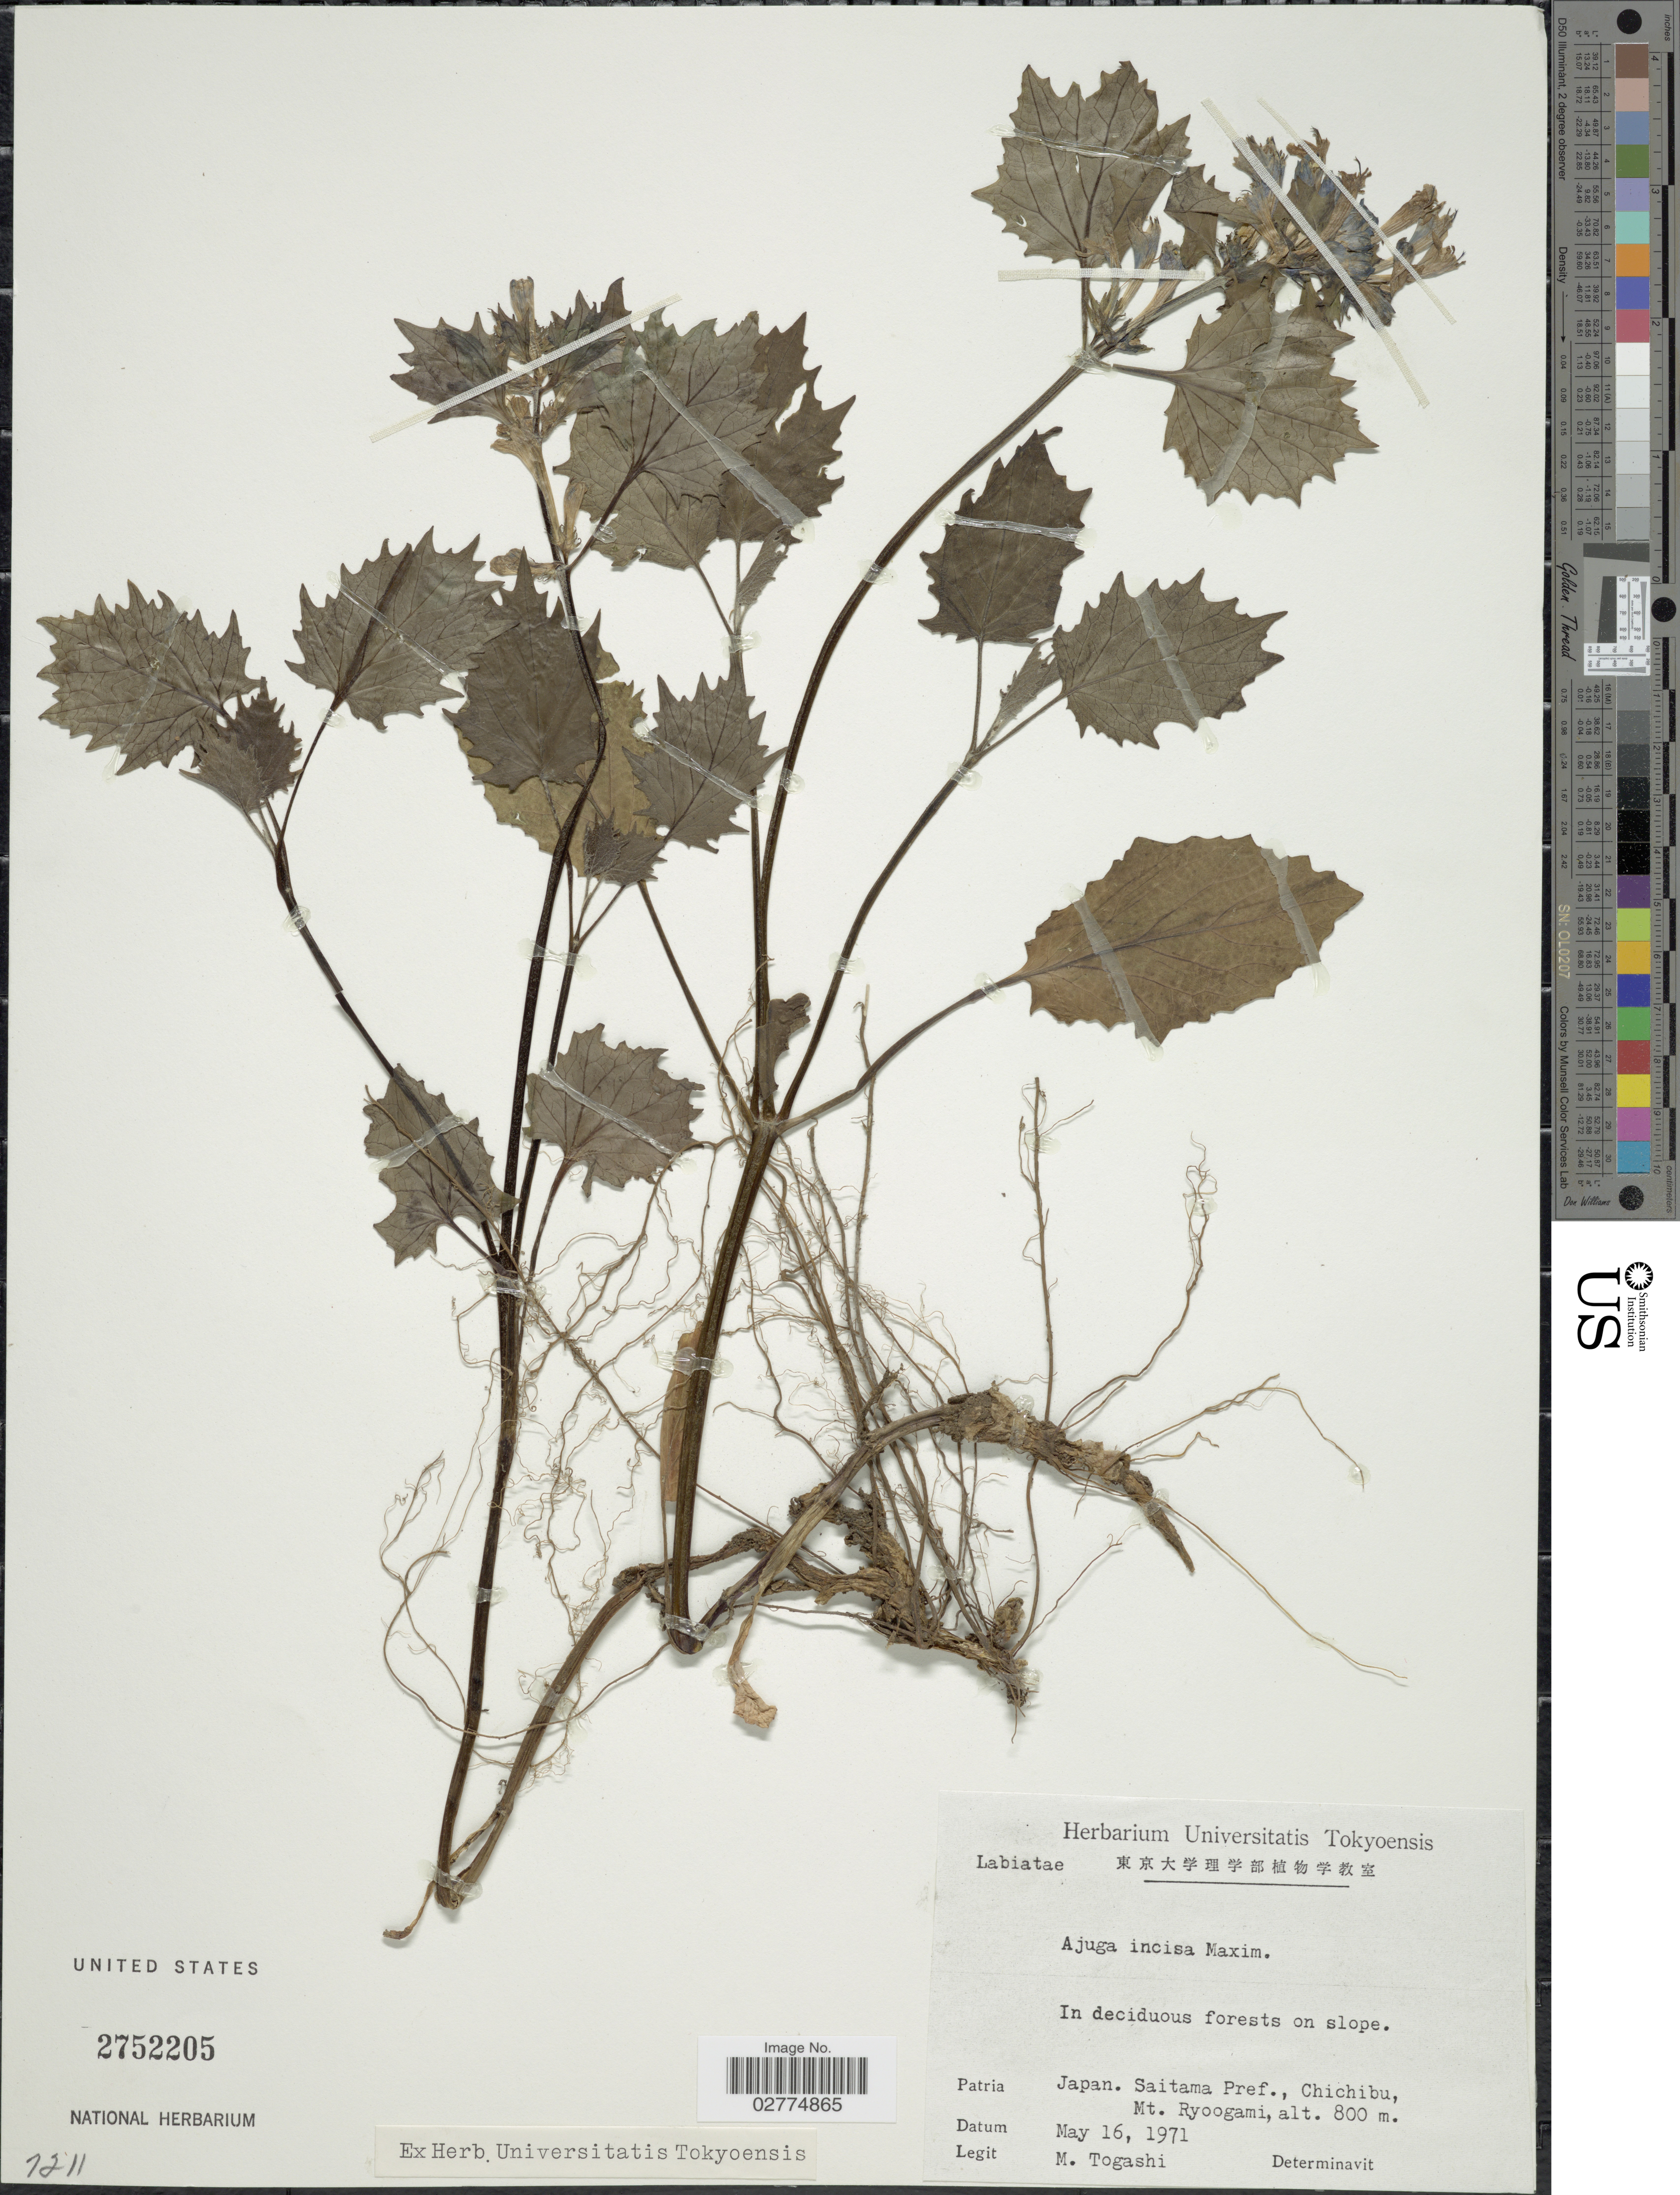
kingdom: Plantae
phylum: Tracheophyta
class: Magnoliopsida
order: Lamiales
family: Lamiaceae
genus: Ajuga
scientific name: Ajuga incisa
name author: Maxim.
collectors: M. Togashi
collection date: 1971-05-16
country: Japan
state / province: Saitama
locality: Saitama Pref., Chichibu, Mt. Ryoogami.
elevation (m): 800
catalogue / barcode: US 2752205